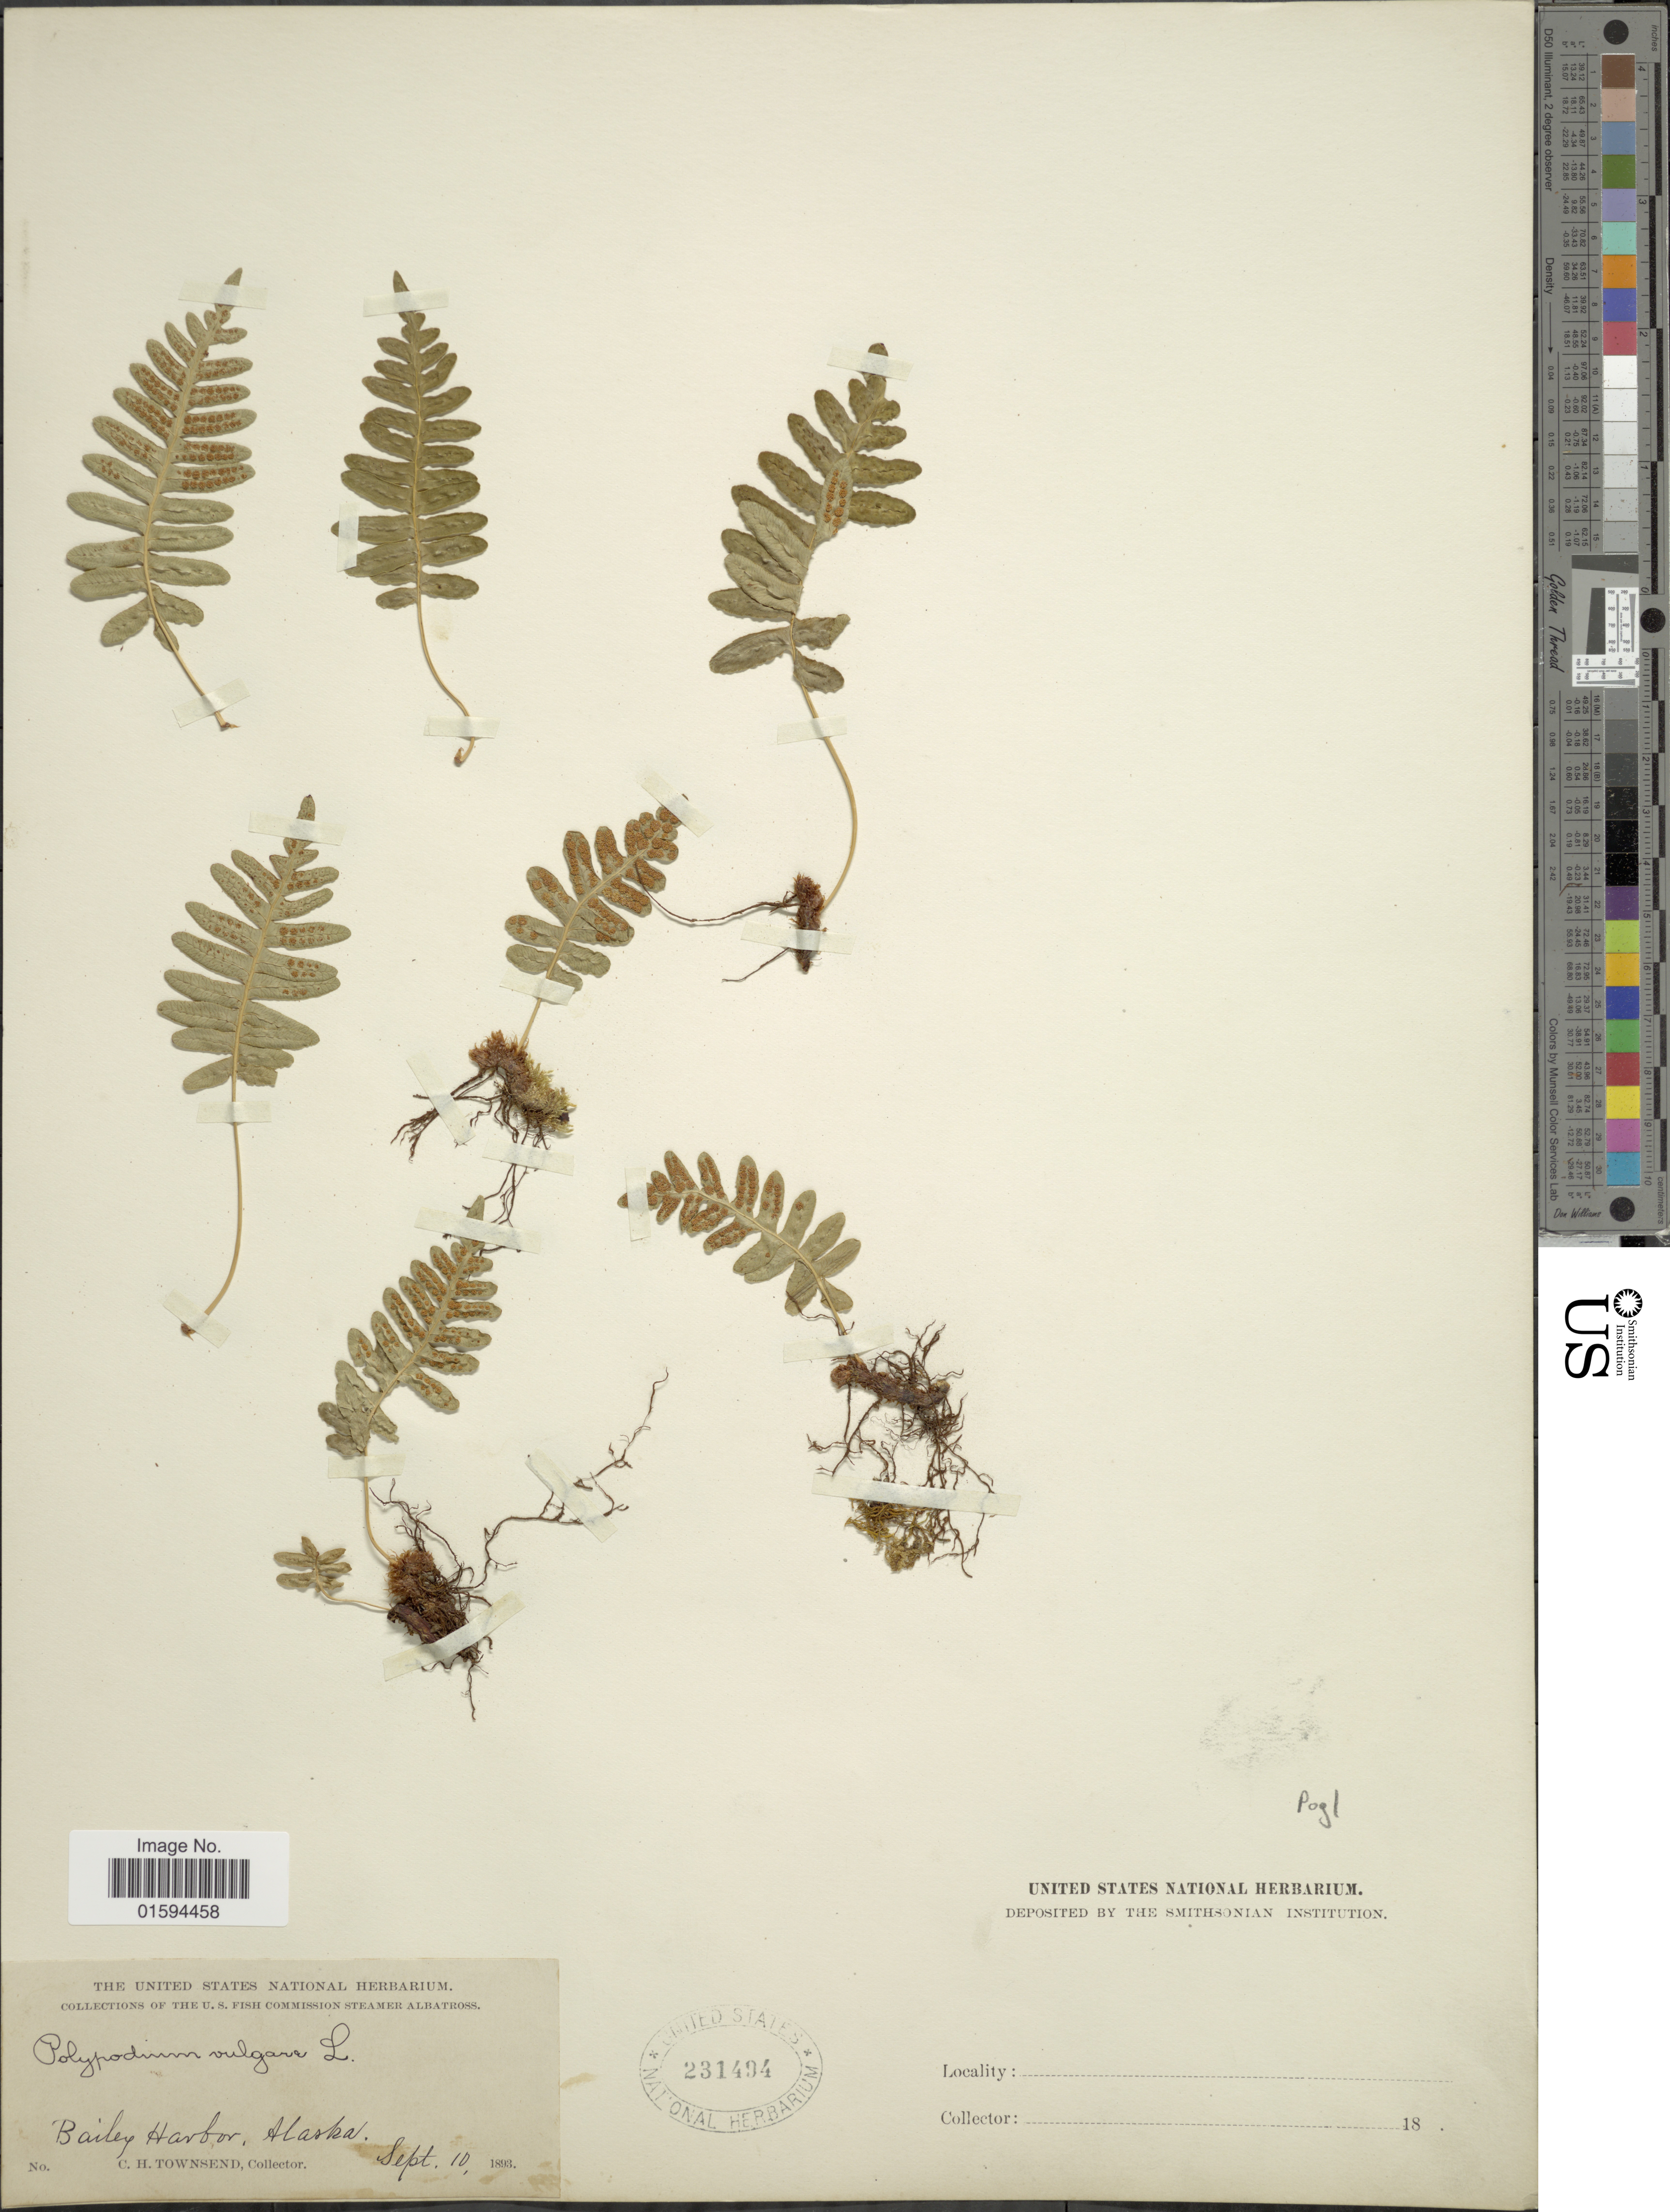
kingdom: Plantae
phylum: Tracheophyta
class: Polypodiopsida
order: Polypodiales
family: Polypodiaceae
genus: Polypodium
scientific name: Polypodium glycyrrhiza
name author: D.C. Eaton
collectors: C. H. Townsend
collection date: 1893-09-10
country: United States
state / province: Alaska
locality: Bailey Harbor.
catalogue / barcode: US 231494